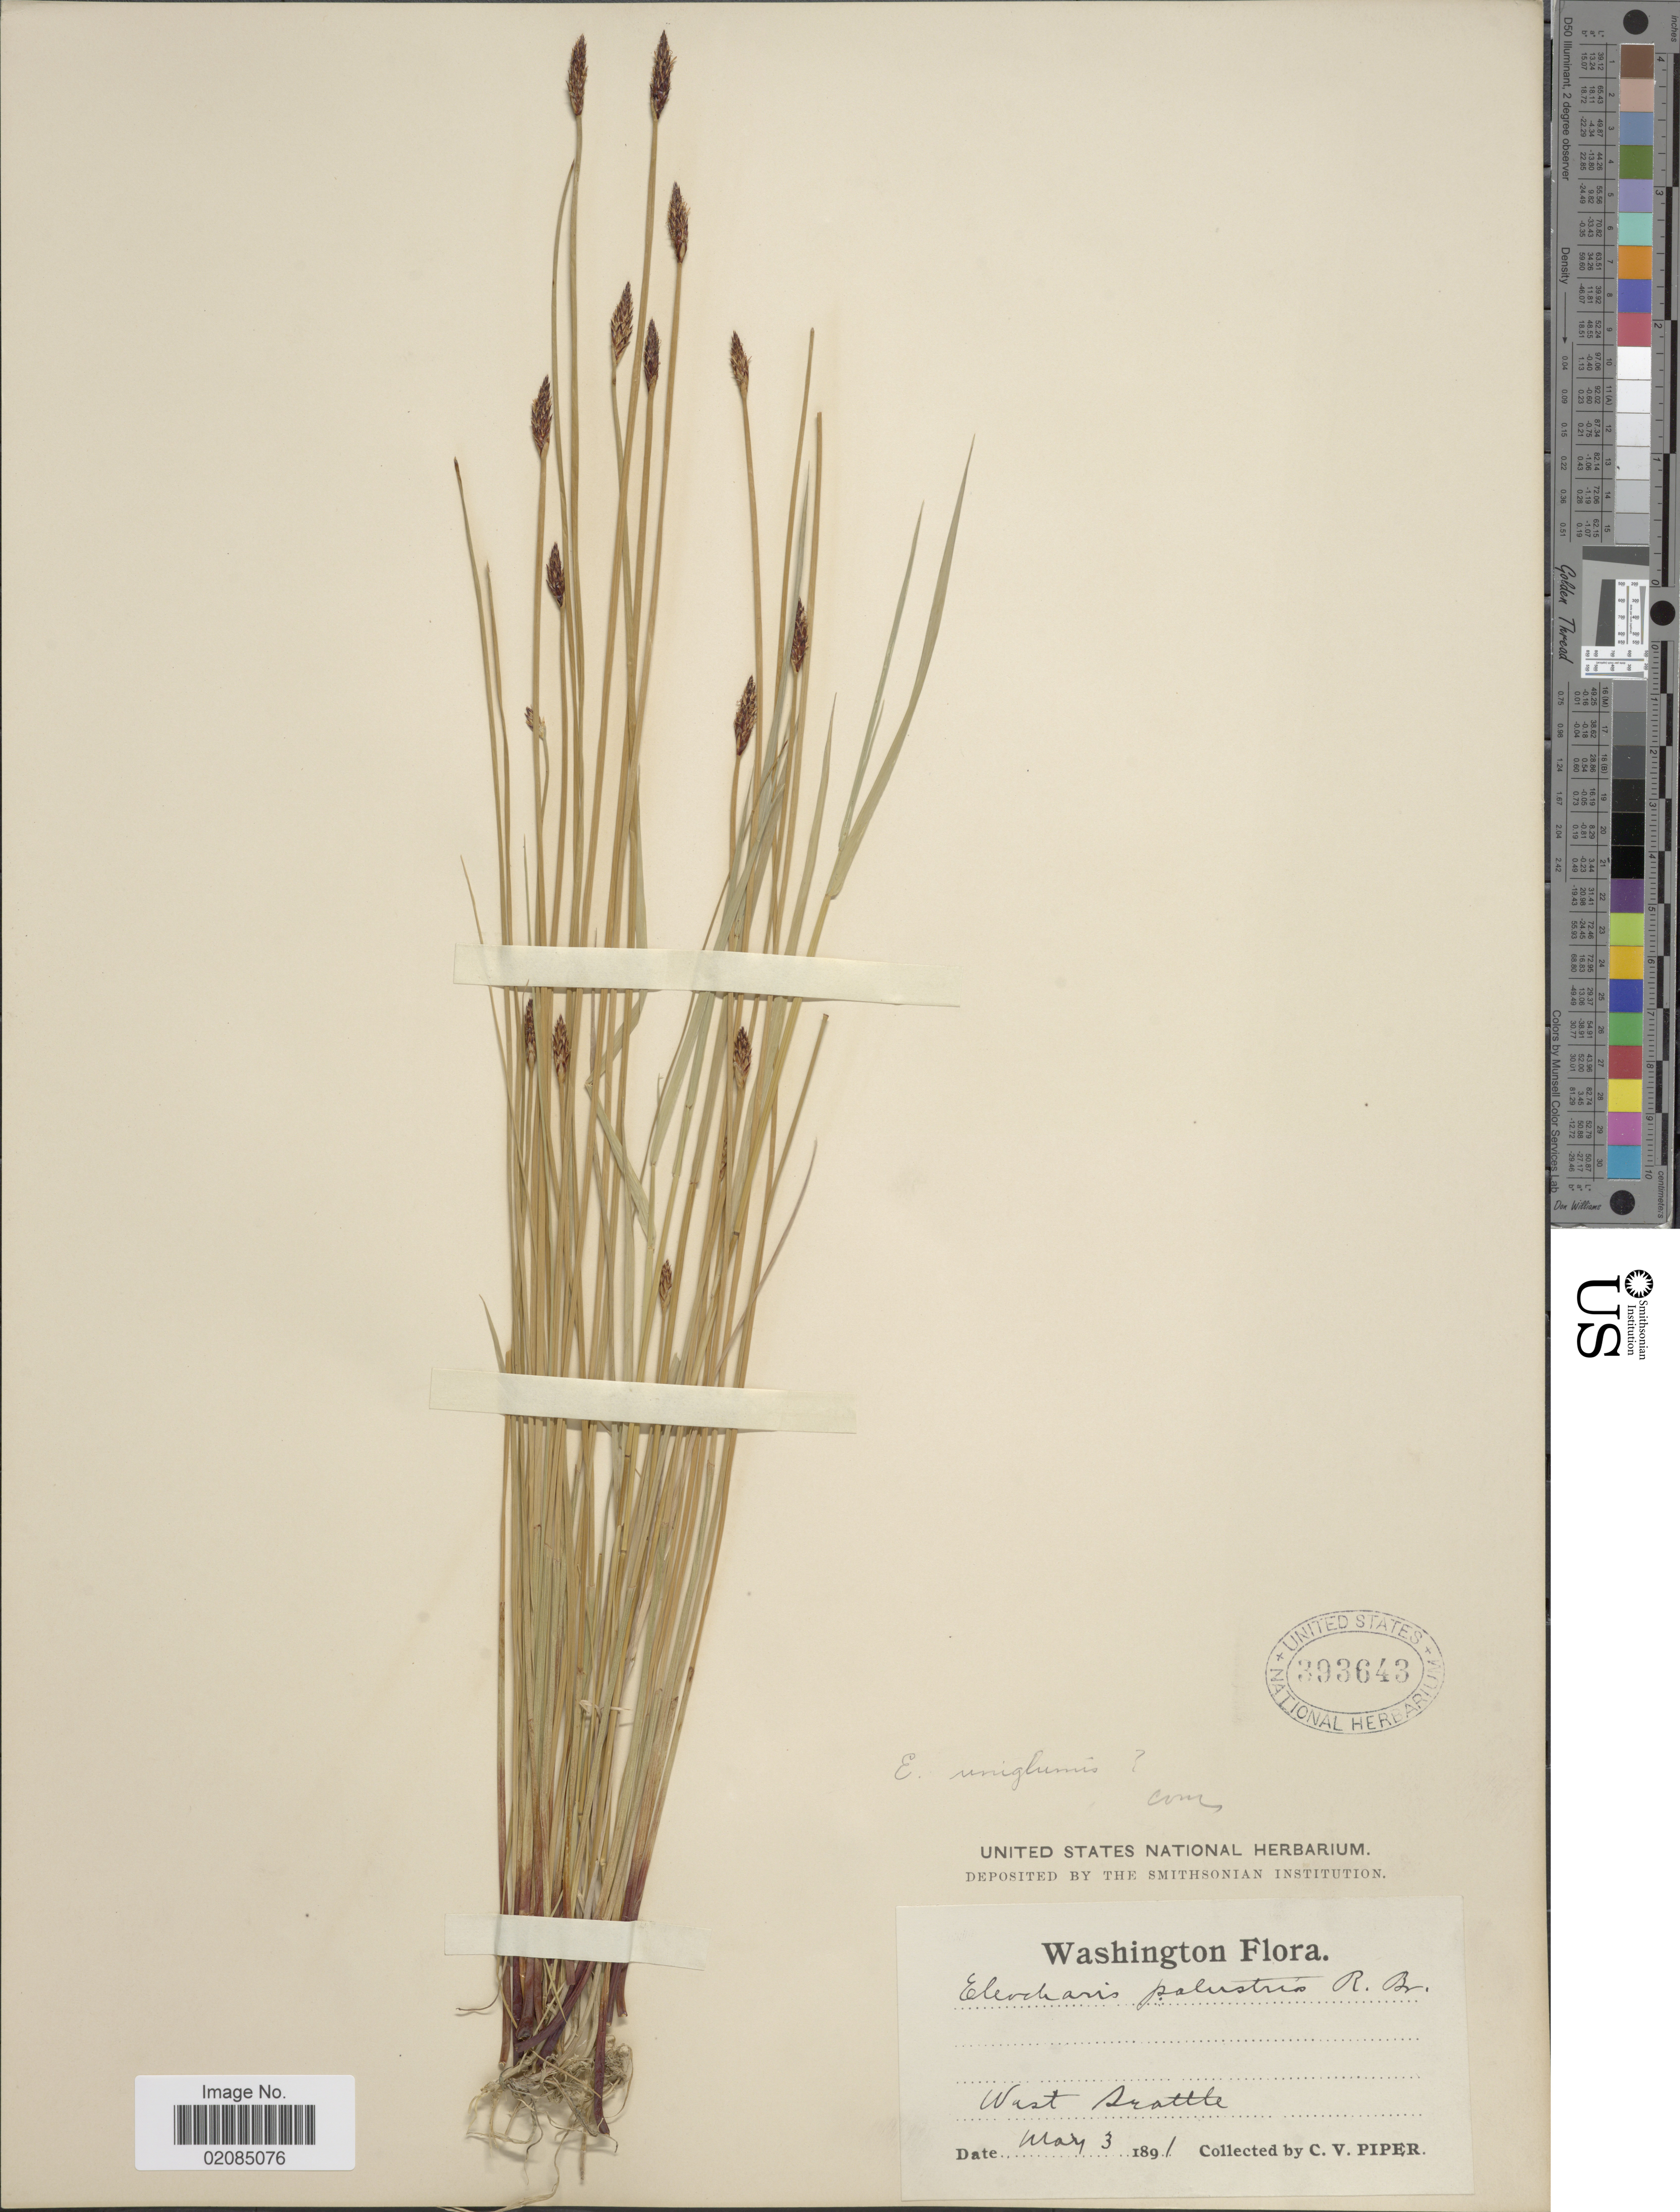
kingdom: Plantae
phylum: Tracheophyta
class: Liliopsida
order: Poales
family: Cyperaceae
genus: Eleocharis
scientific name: Eleocharis uniglumis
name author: (Link) Schult.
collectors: C. V. Piper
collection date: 1891-05-03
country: United States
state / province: Washington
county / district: King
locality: West Seattle.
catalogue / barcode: US 393643